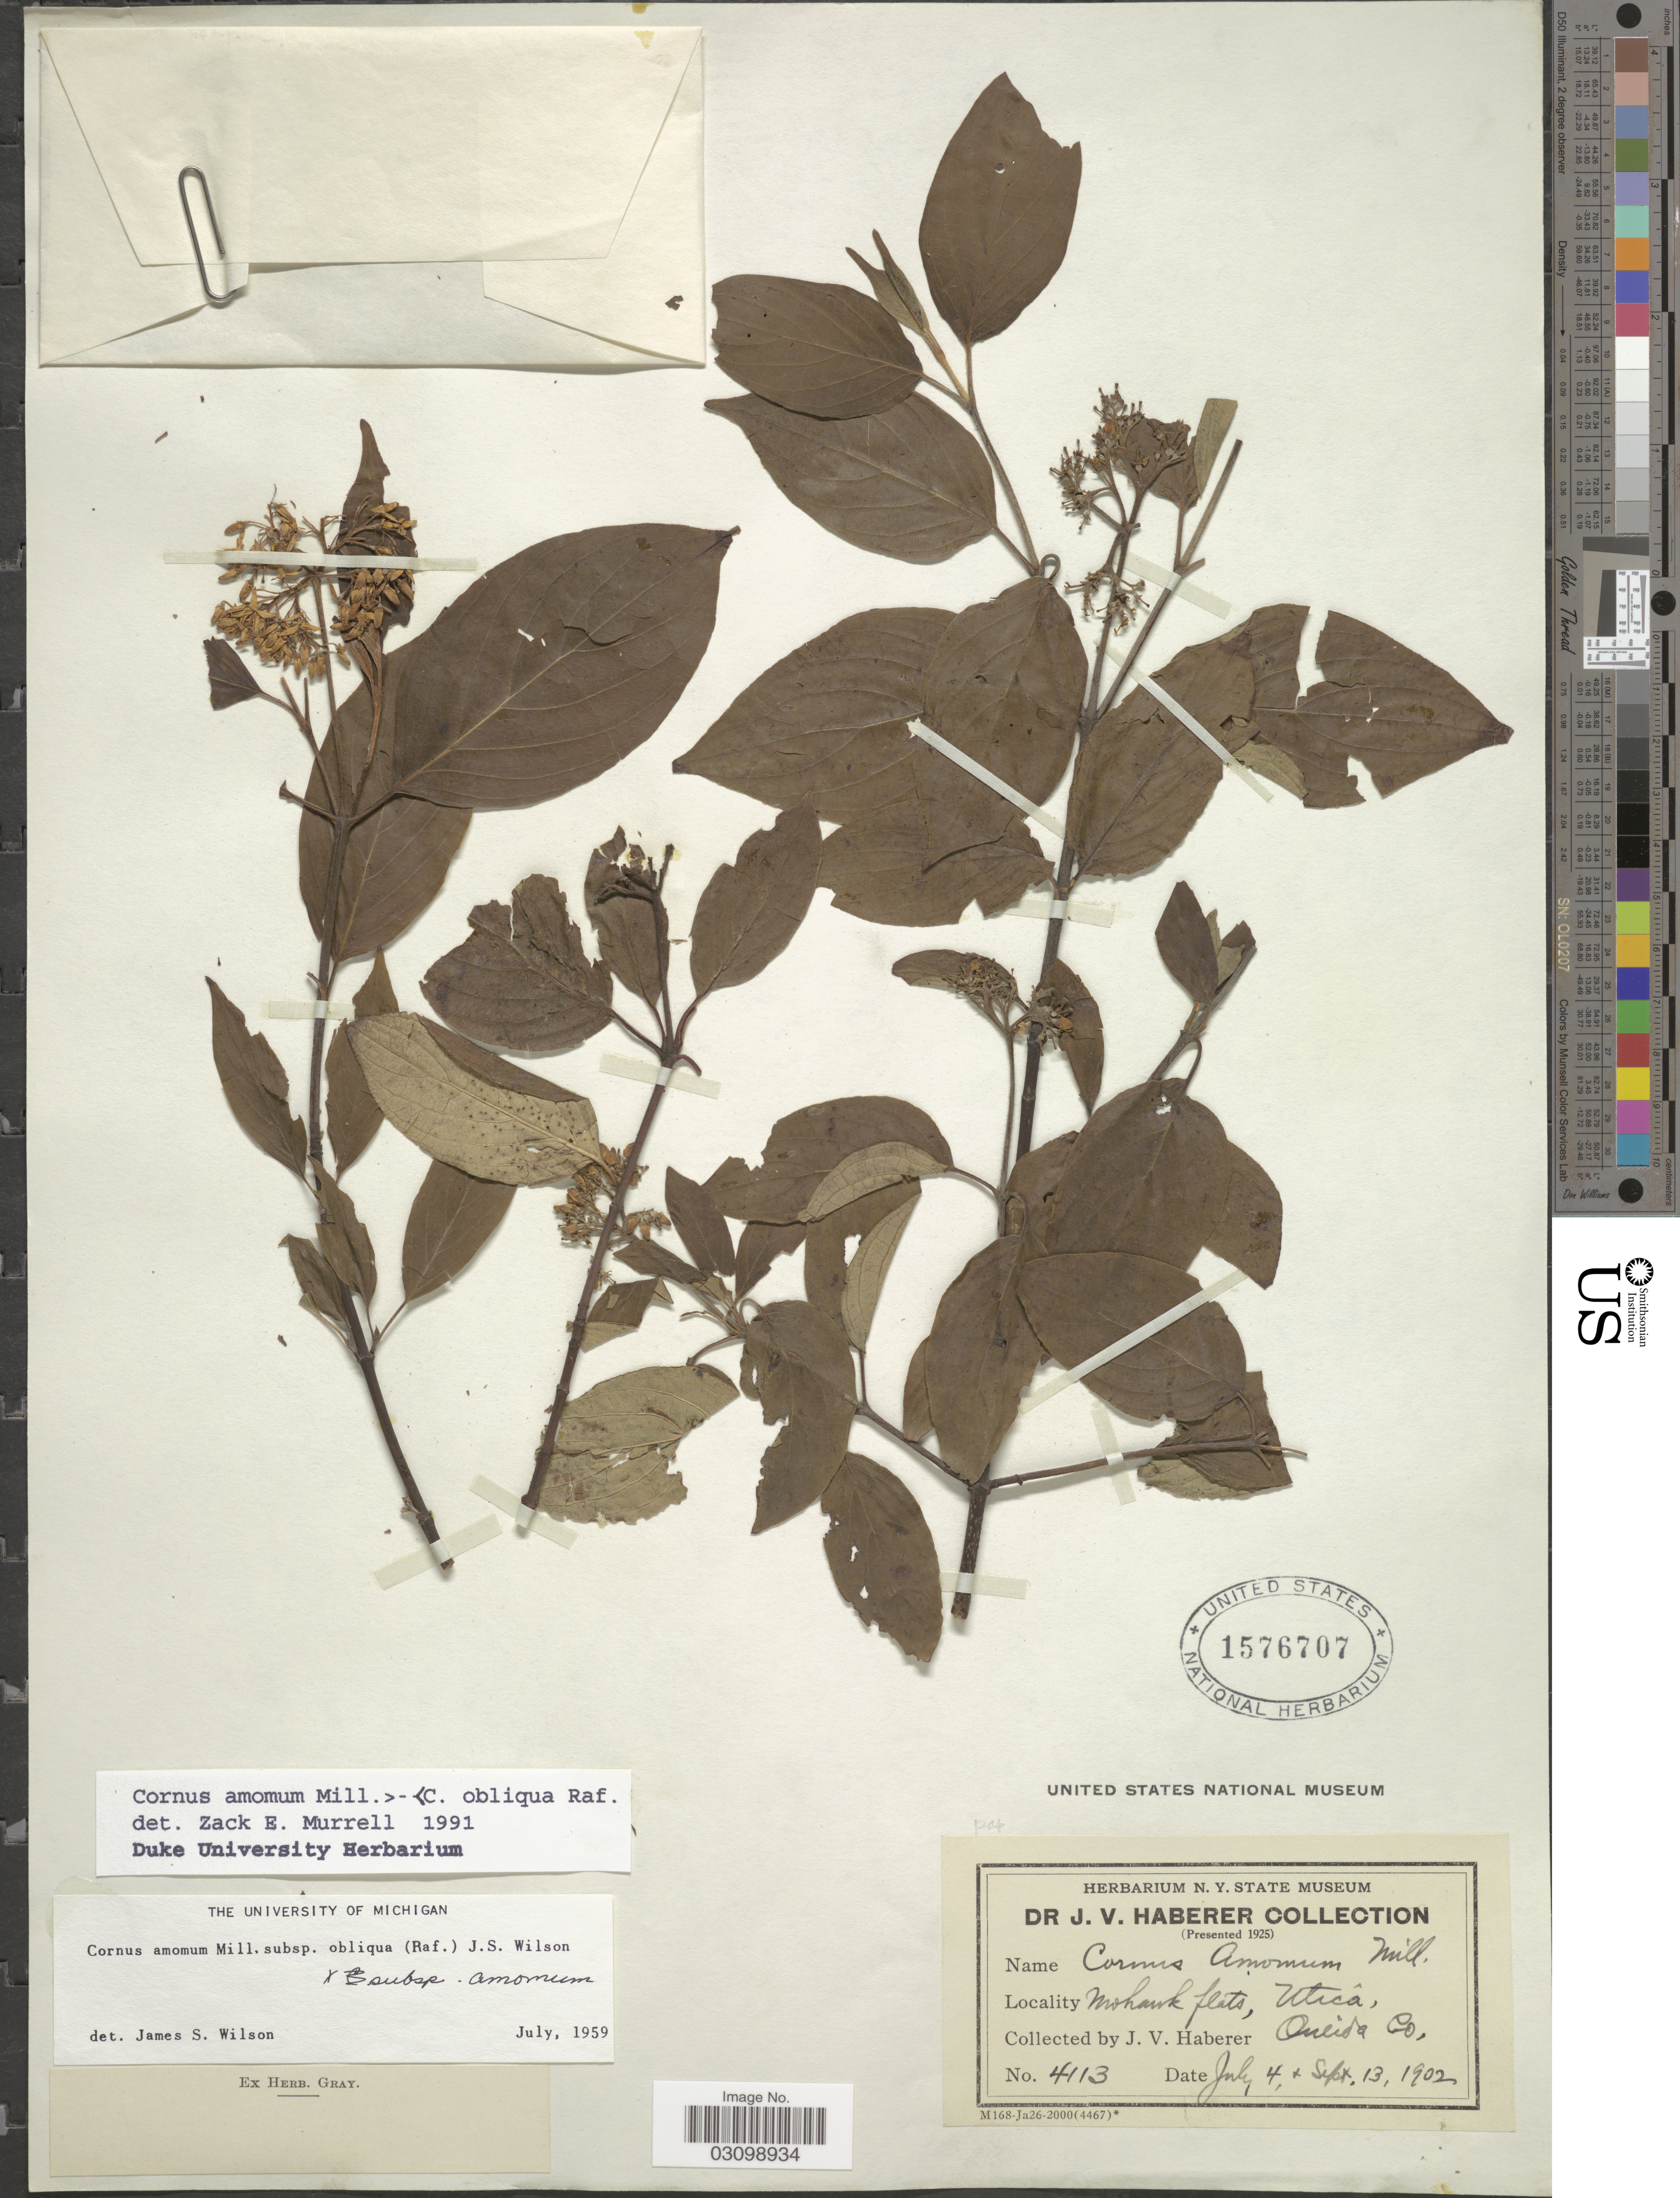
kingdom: Plantae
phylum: Tracheophyta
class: Magnoliopsida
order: Cornales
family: Cornaceae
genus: Cornus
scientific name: Cornus amomum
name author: Mill.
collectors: J. Harber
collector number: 4113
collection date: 1902-07-04/1902-09-13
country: United States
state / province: New York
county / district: Oneida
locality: Mohawk flats, Utica, Oneida Co.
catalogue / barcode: US 1576707